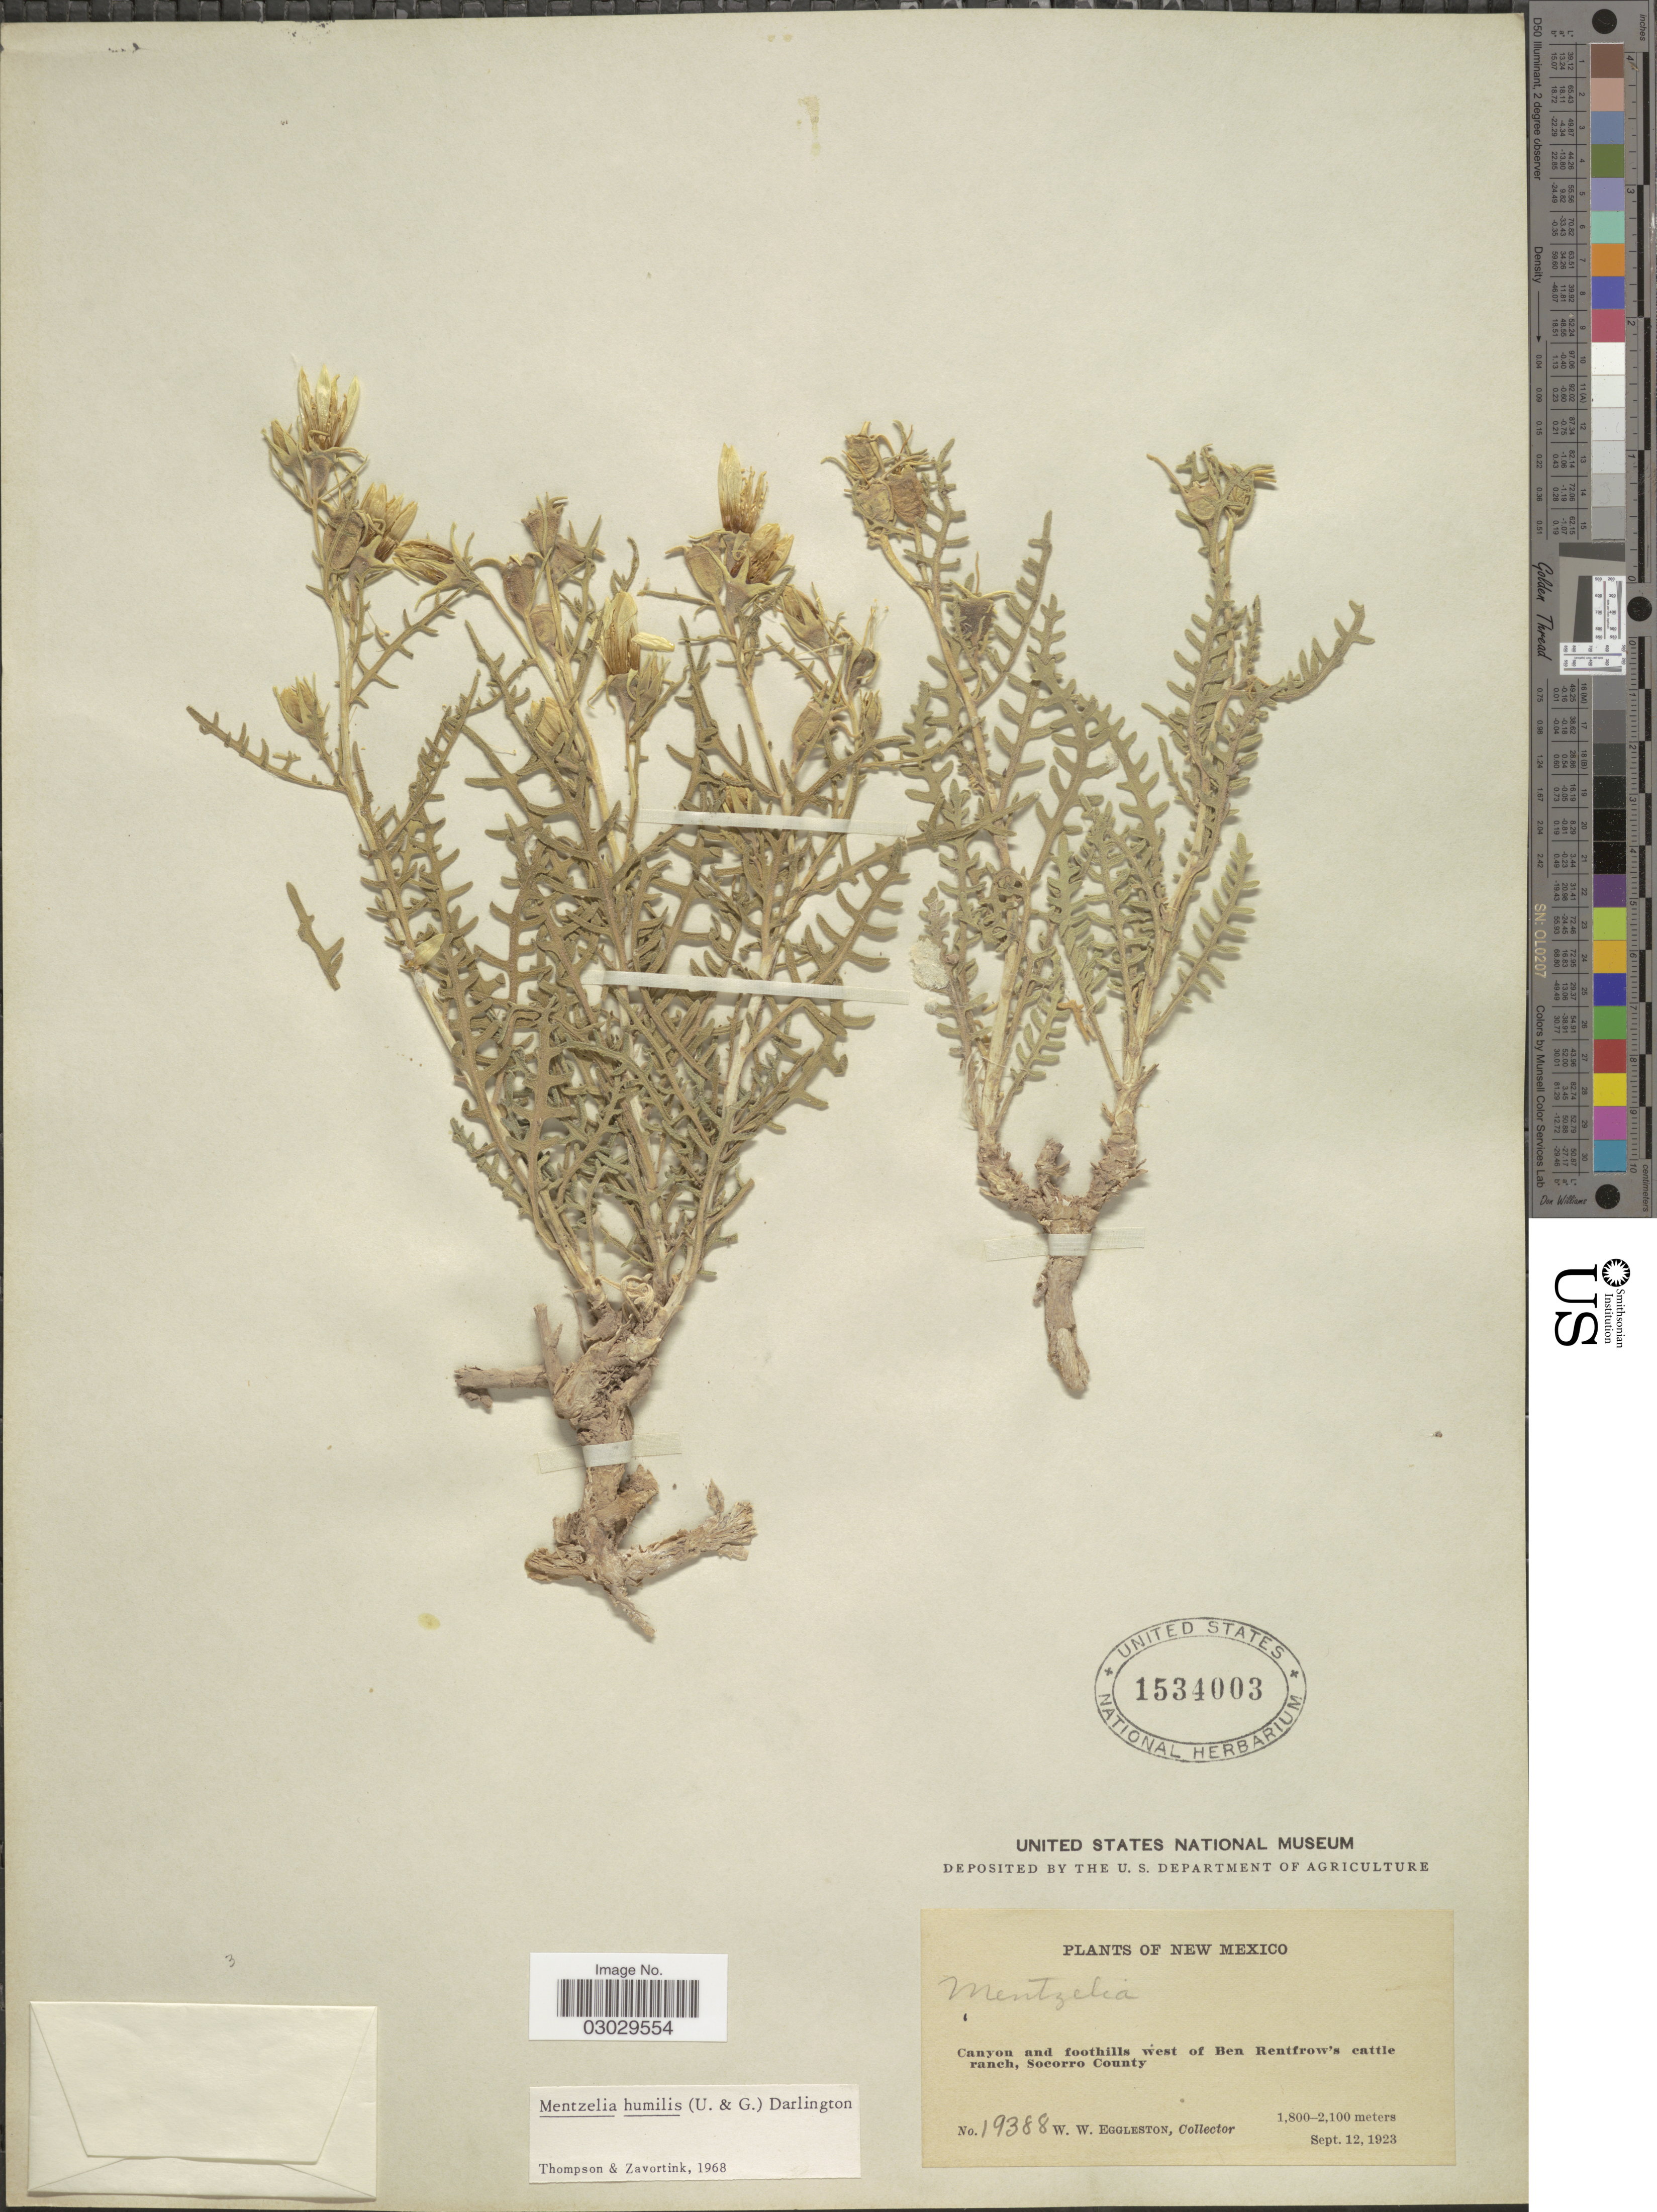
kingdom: Plantae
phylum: Tracheophyta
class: Magnoliopsida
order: Cornales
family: Loasaceae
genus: Mentzelia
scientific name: Mentzelia humilis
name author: (Urb. & Gilg) J. Darl.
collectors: W. W. Eggleston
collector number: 19388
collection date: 1923-09-12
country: United States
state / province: New Mexico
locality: Canyon and foothills west of Ven Rentfrow's cattle ranch, Socorro County.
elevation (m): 1800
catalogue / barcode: US 1534003